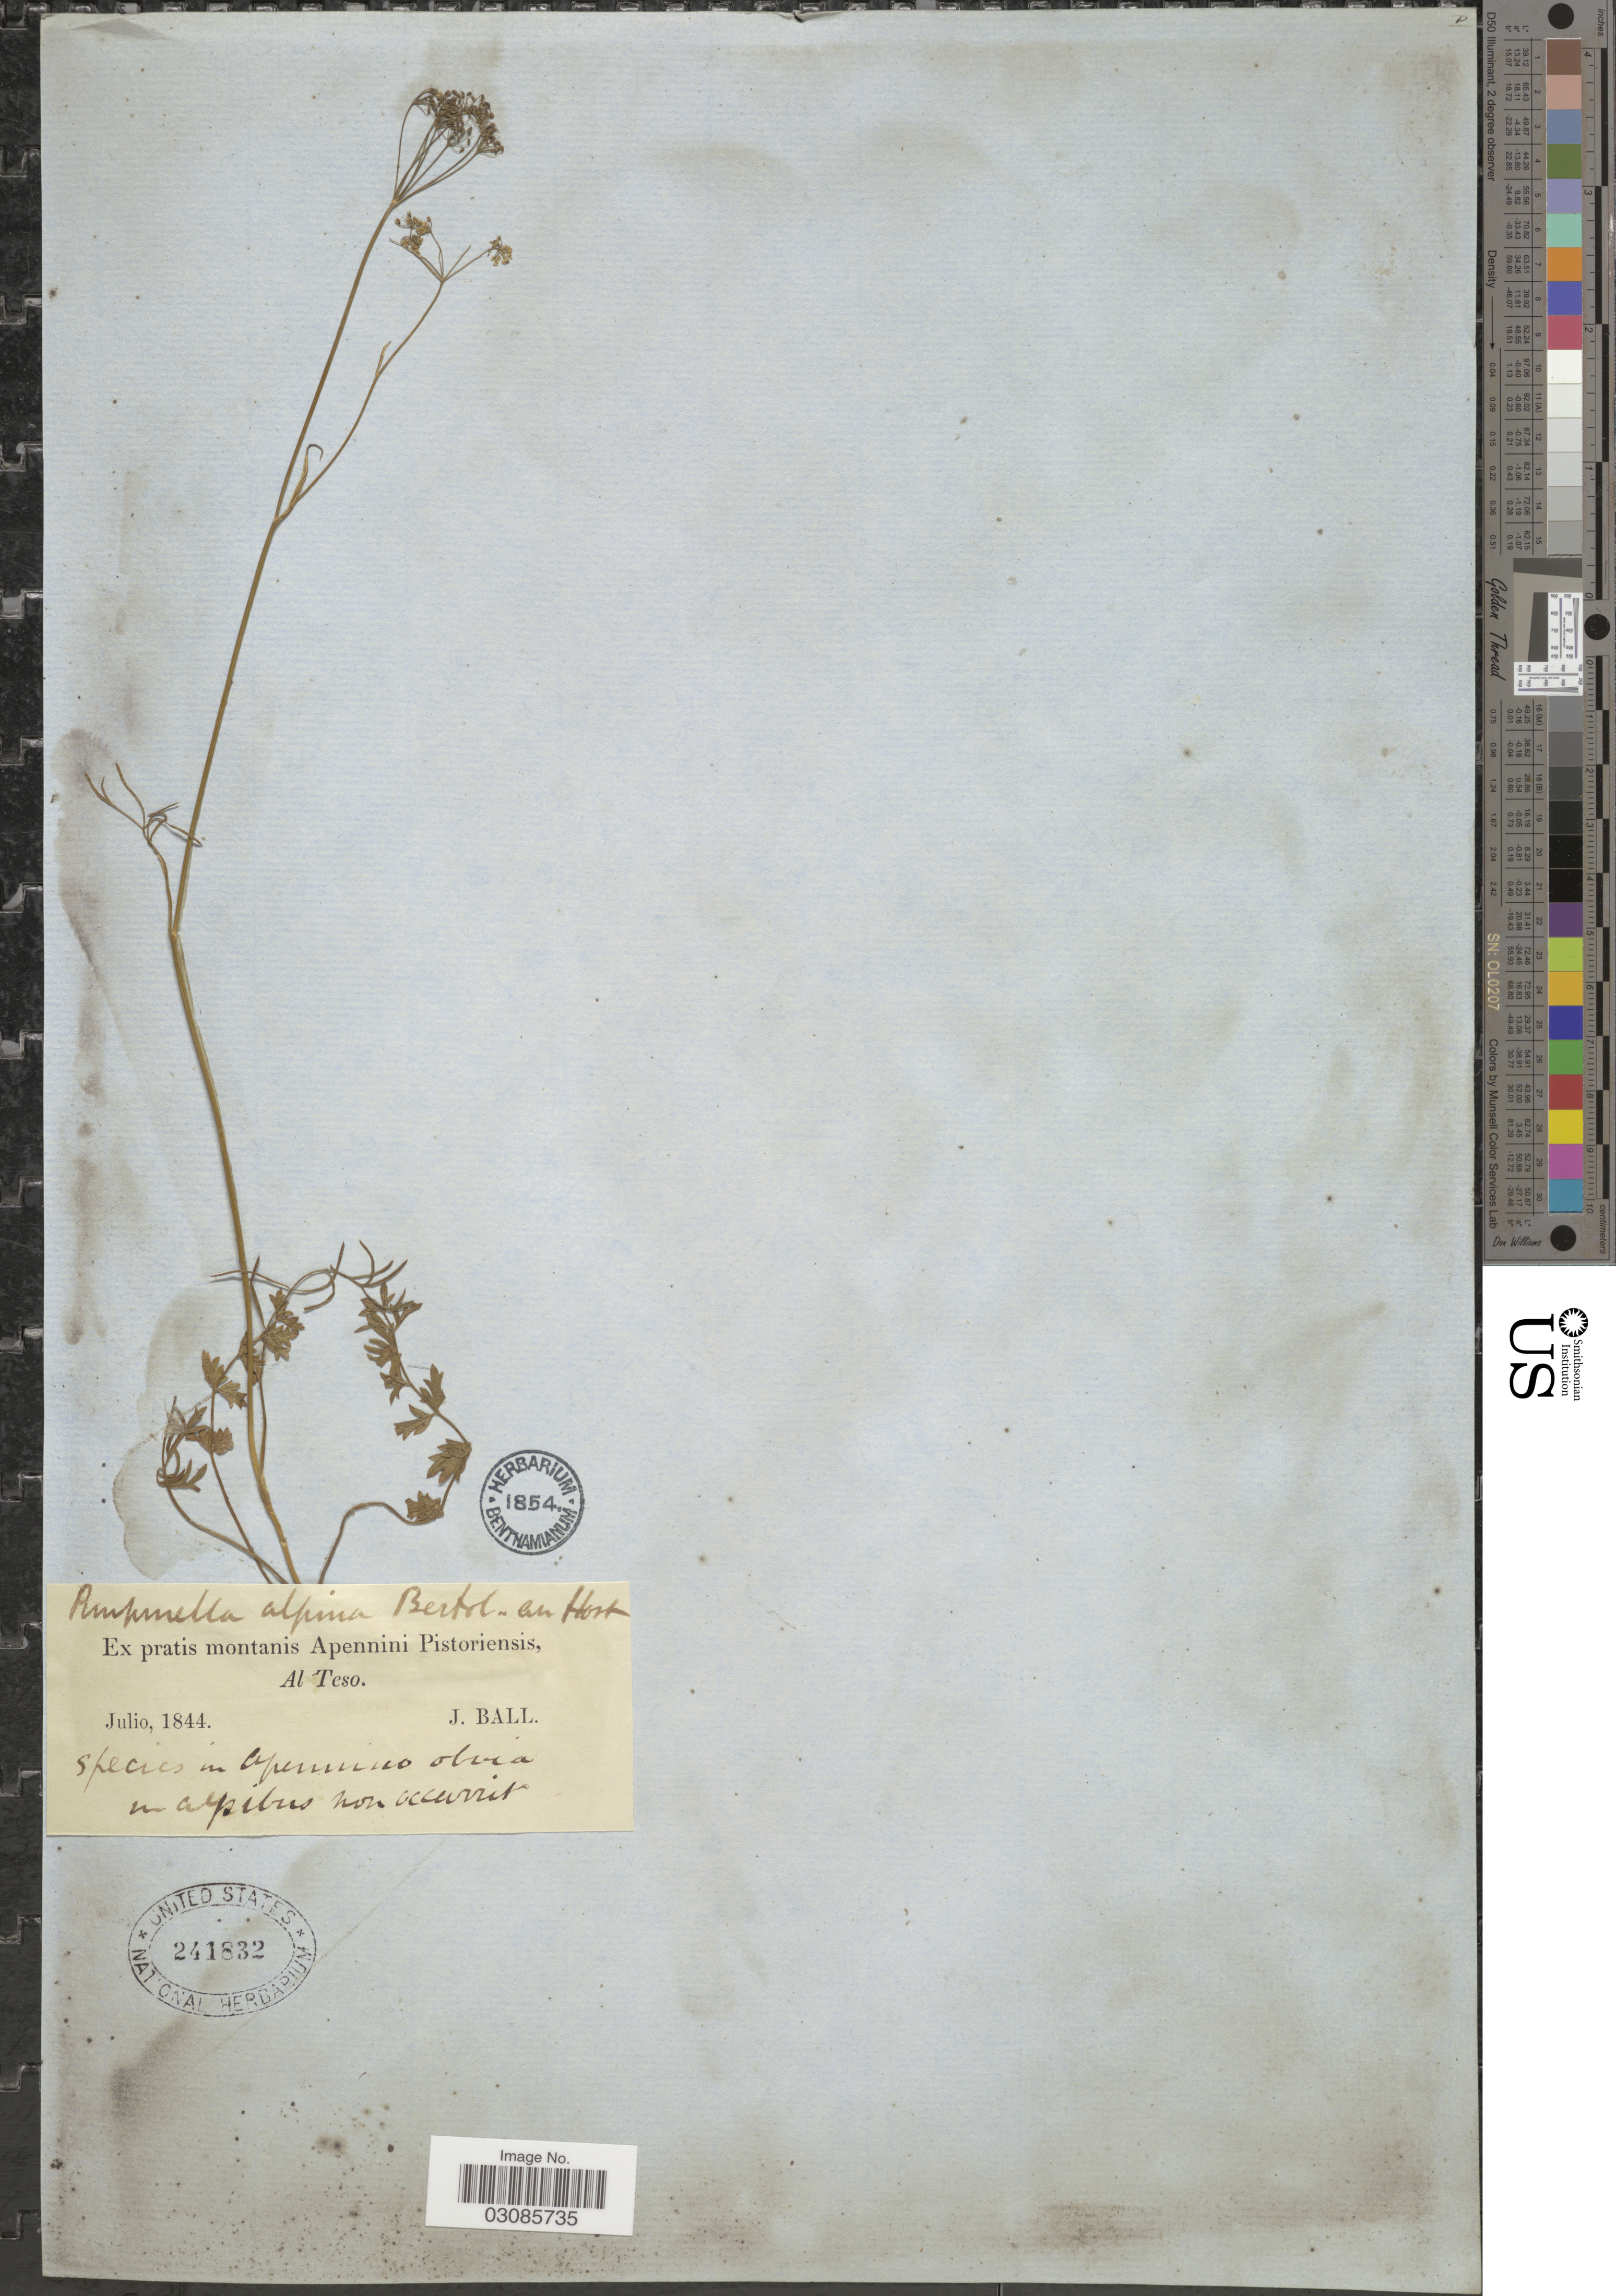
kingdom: Plantae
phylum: Tracheophyta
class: Magnoliopsida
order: Apiales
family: Apiaceae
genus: Pimpinella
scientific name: Pimpinella alpina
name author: Ledeb.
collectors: J. Ball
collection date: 1844-07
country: Italy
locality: Ex pratis montanis Apennini Pistoriensis, Al Teso.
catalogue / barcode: US 241832